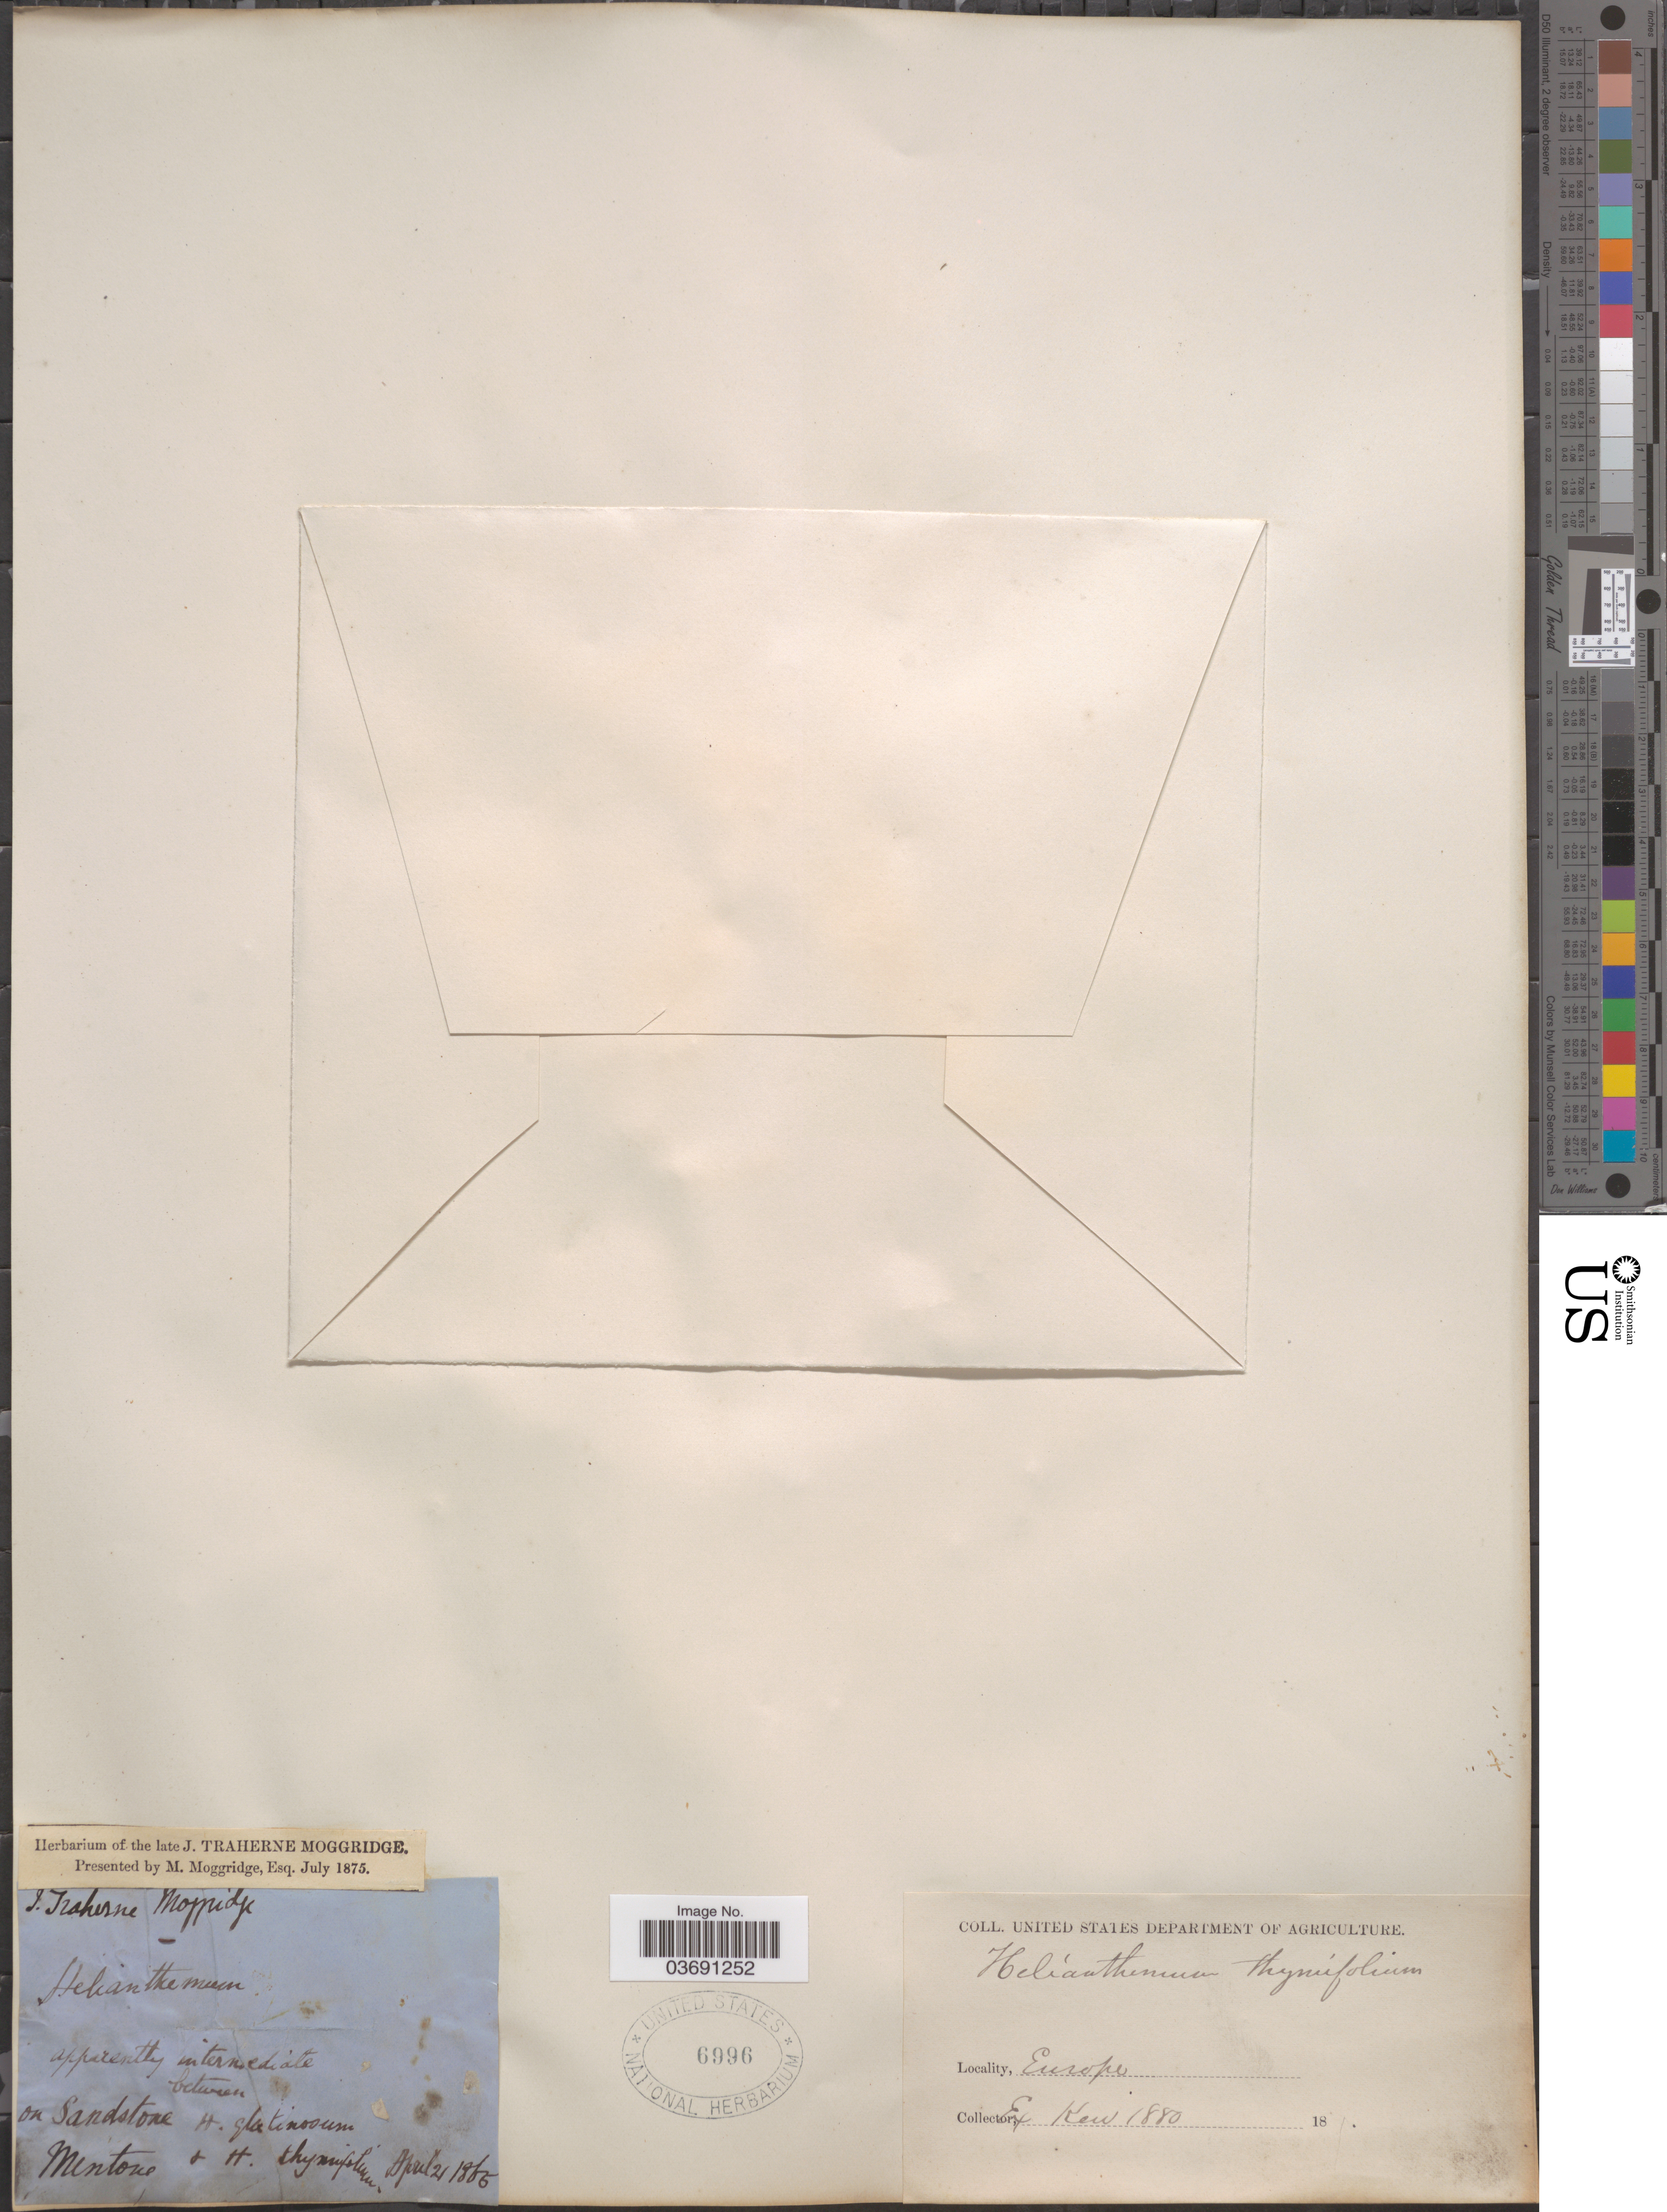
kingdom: Plantae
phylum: Tracheophyta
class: Magnoliopsida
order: Malvales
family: Cistaceae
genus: Fumana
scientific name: Fumana thymifolia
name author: (L.) Spach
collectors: J. T. Moggridge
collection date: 1865-04-21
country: France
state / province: Provence-Alpes-Côte d'Azur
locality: Mentone. Europe.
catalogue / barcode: US 6996